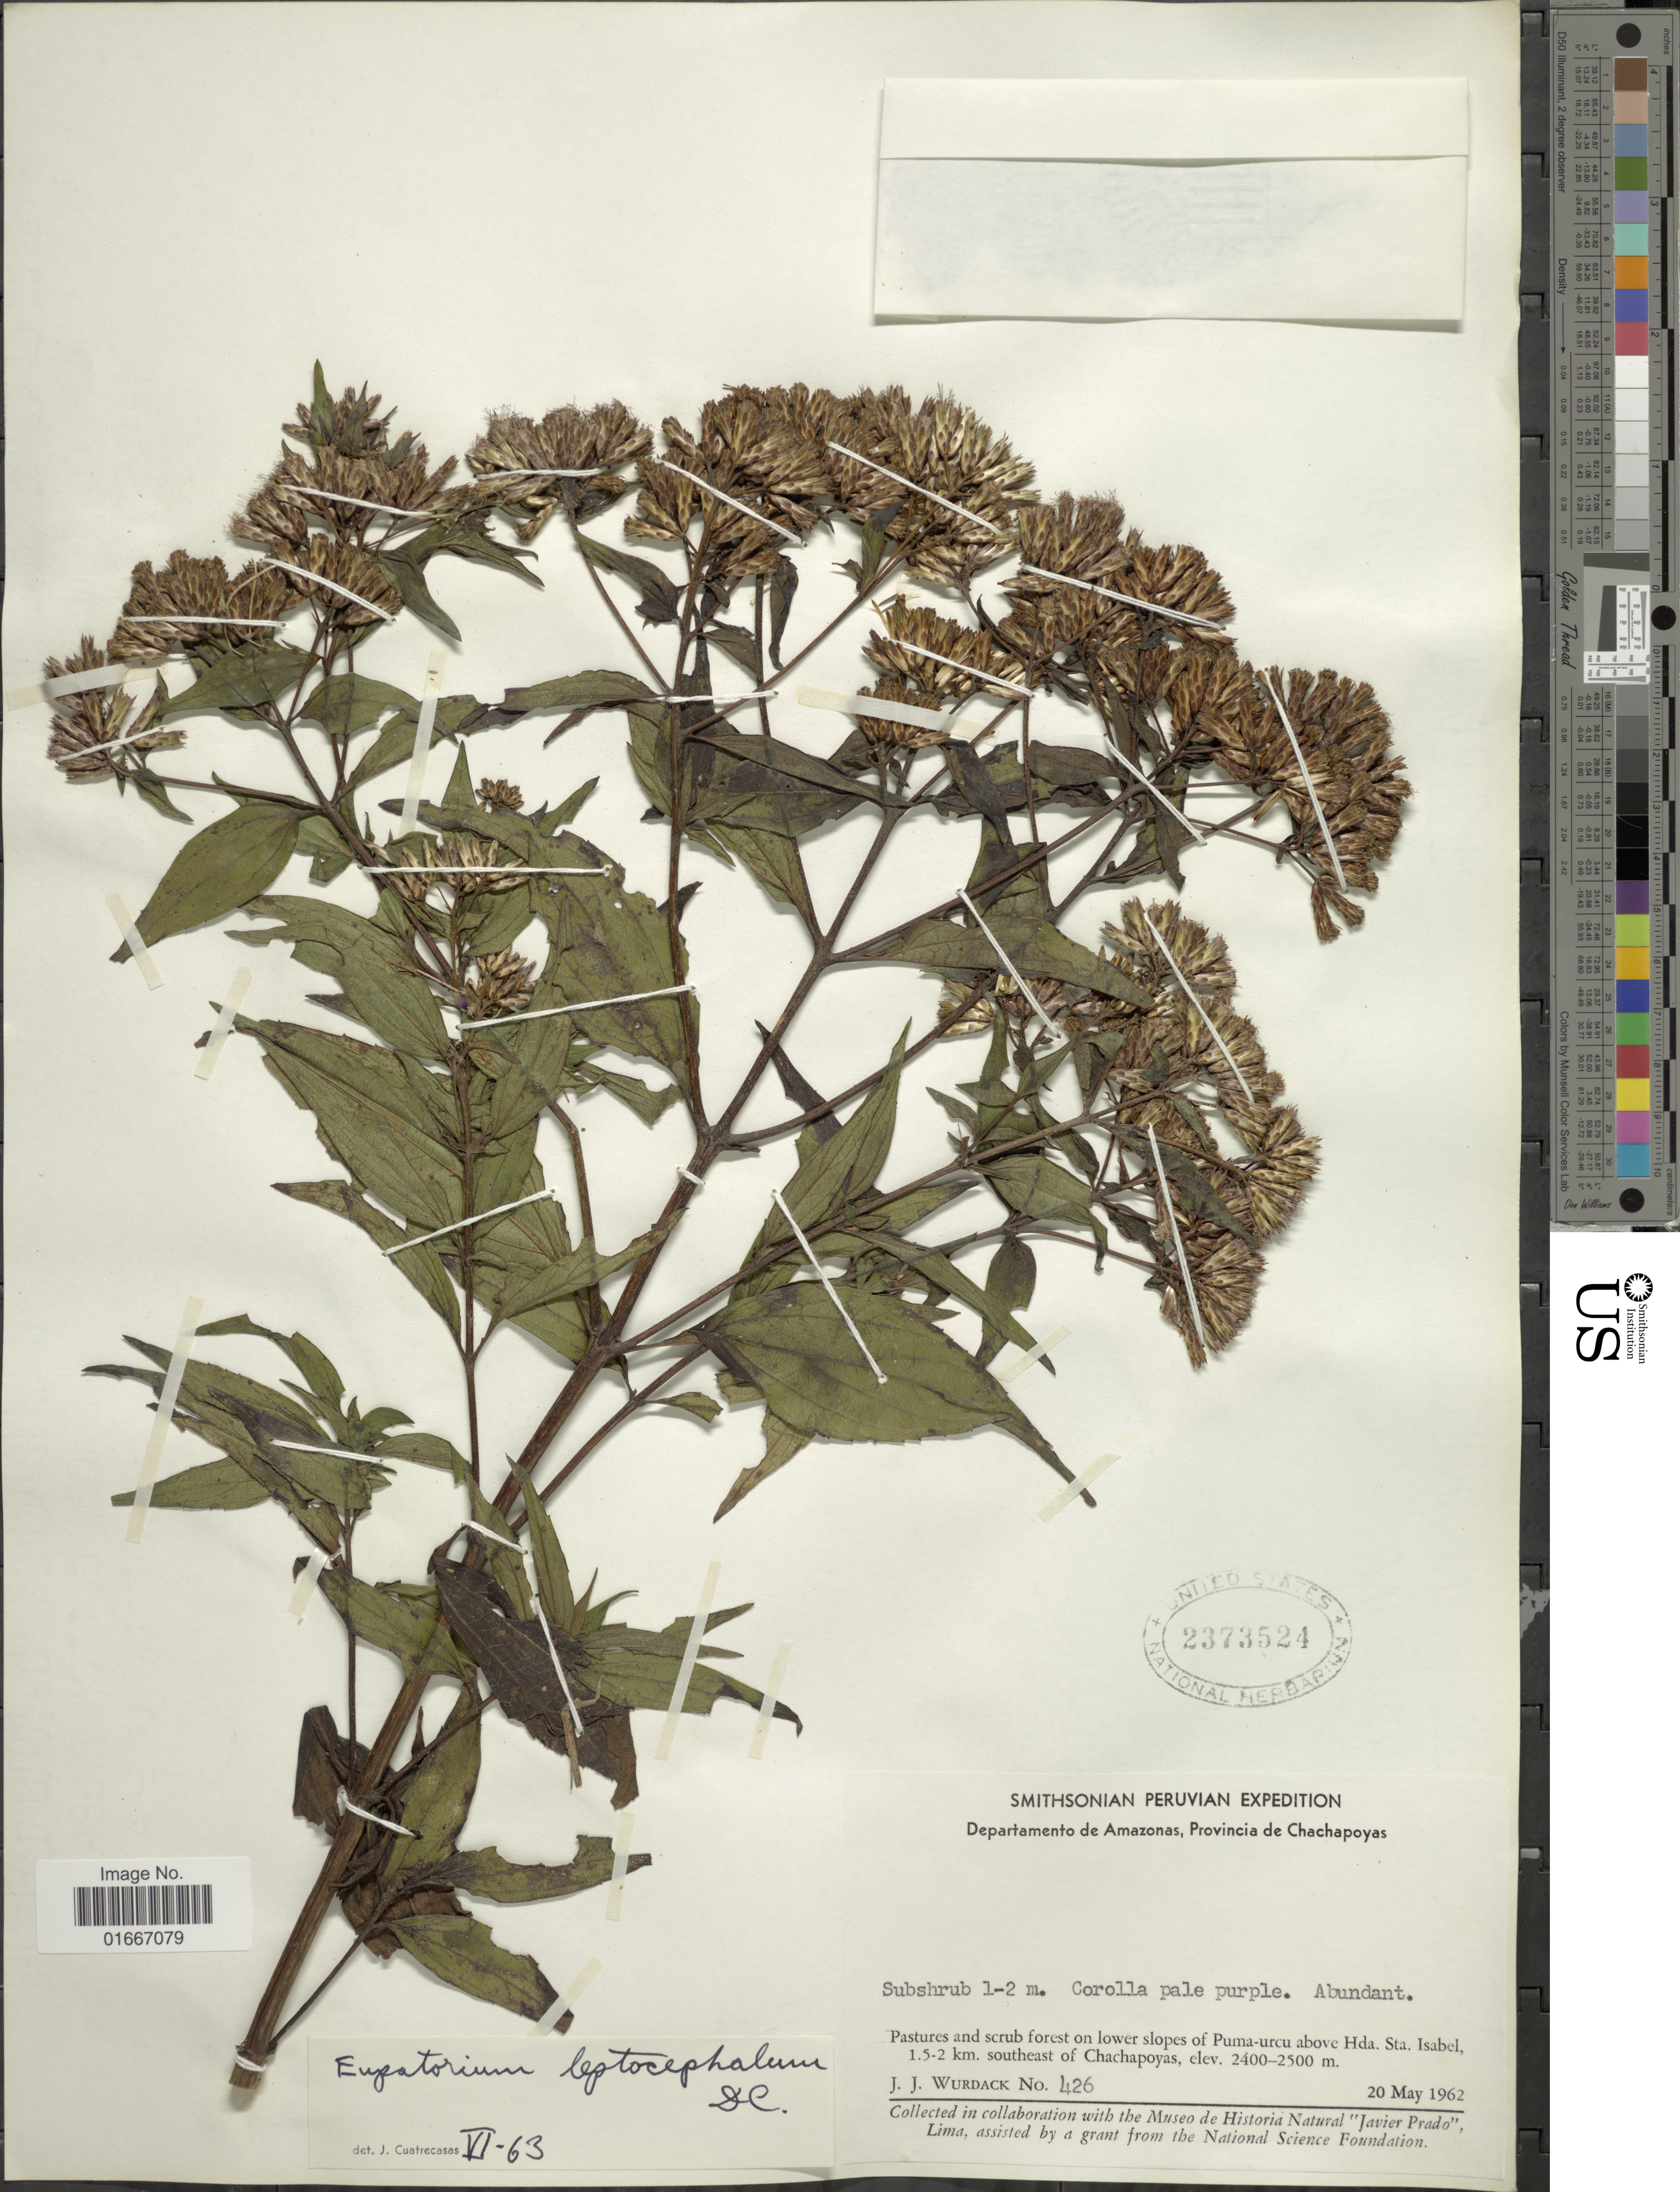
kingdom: Plantae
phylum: Tracheophyta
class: Magnoliopsida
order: Asterales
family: Asteraceae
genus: Chromolaena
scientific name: Chromolaena leptocephala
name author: (DC.) R.M. King & H. Rob.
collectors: J. J. Wurdack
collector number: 426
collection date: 1962-05-20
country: Peru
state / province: Amazonas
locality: Departamento de Amazonas, Provincia de Chachapoyas. Pastures and scrub forest on lower slopes of Puma-urcu above Hda. Sta. Isabel, 1.5-2 km. southeast of Chachapoyas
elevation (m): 2400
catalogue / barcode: US 2373524